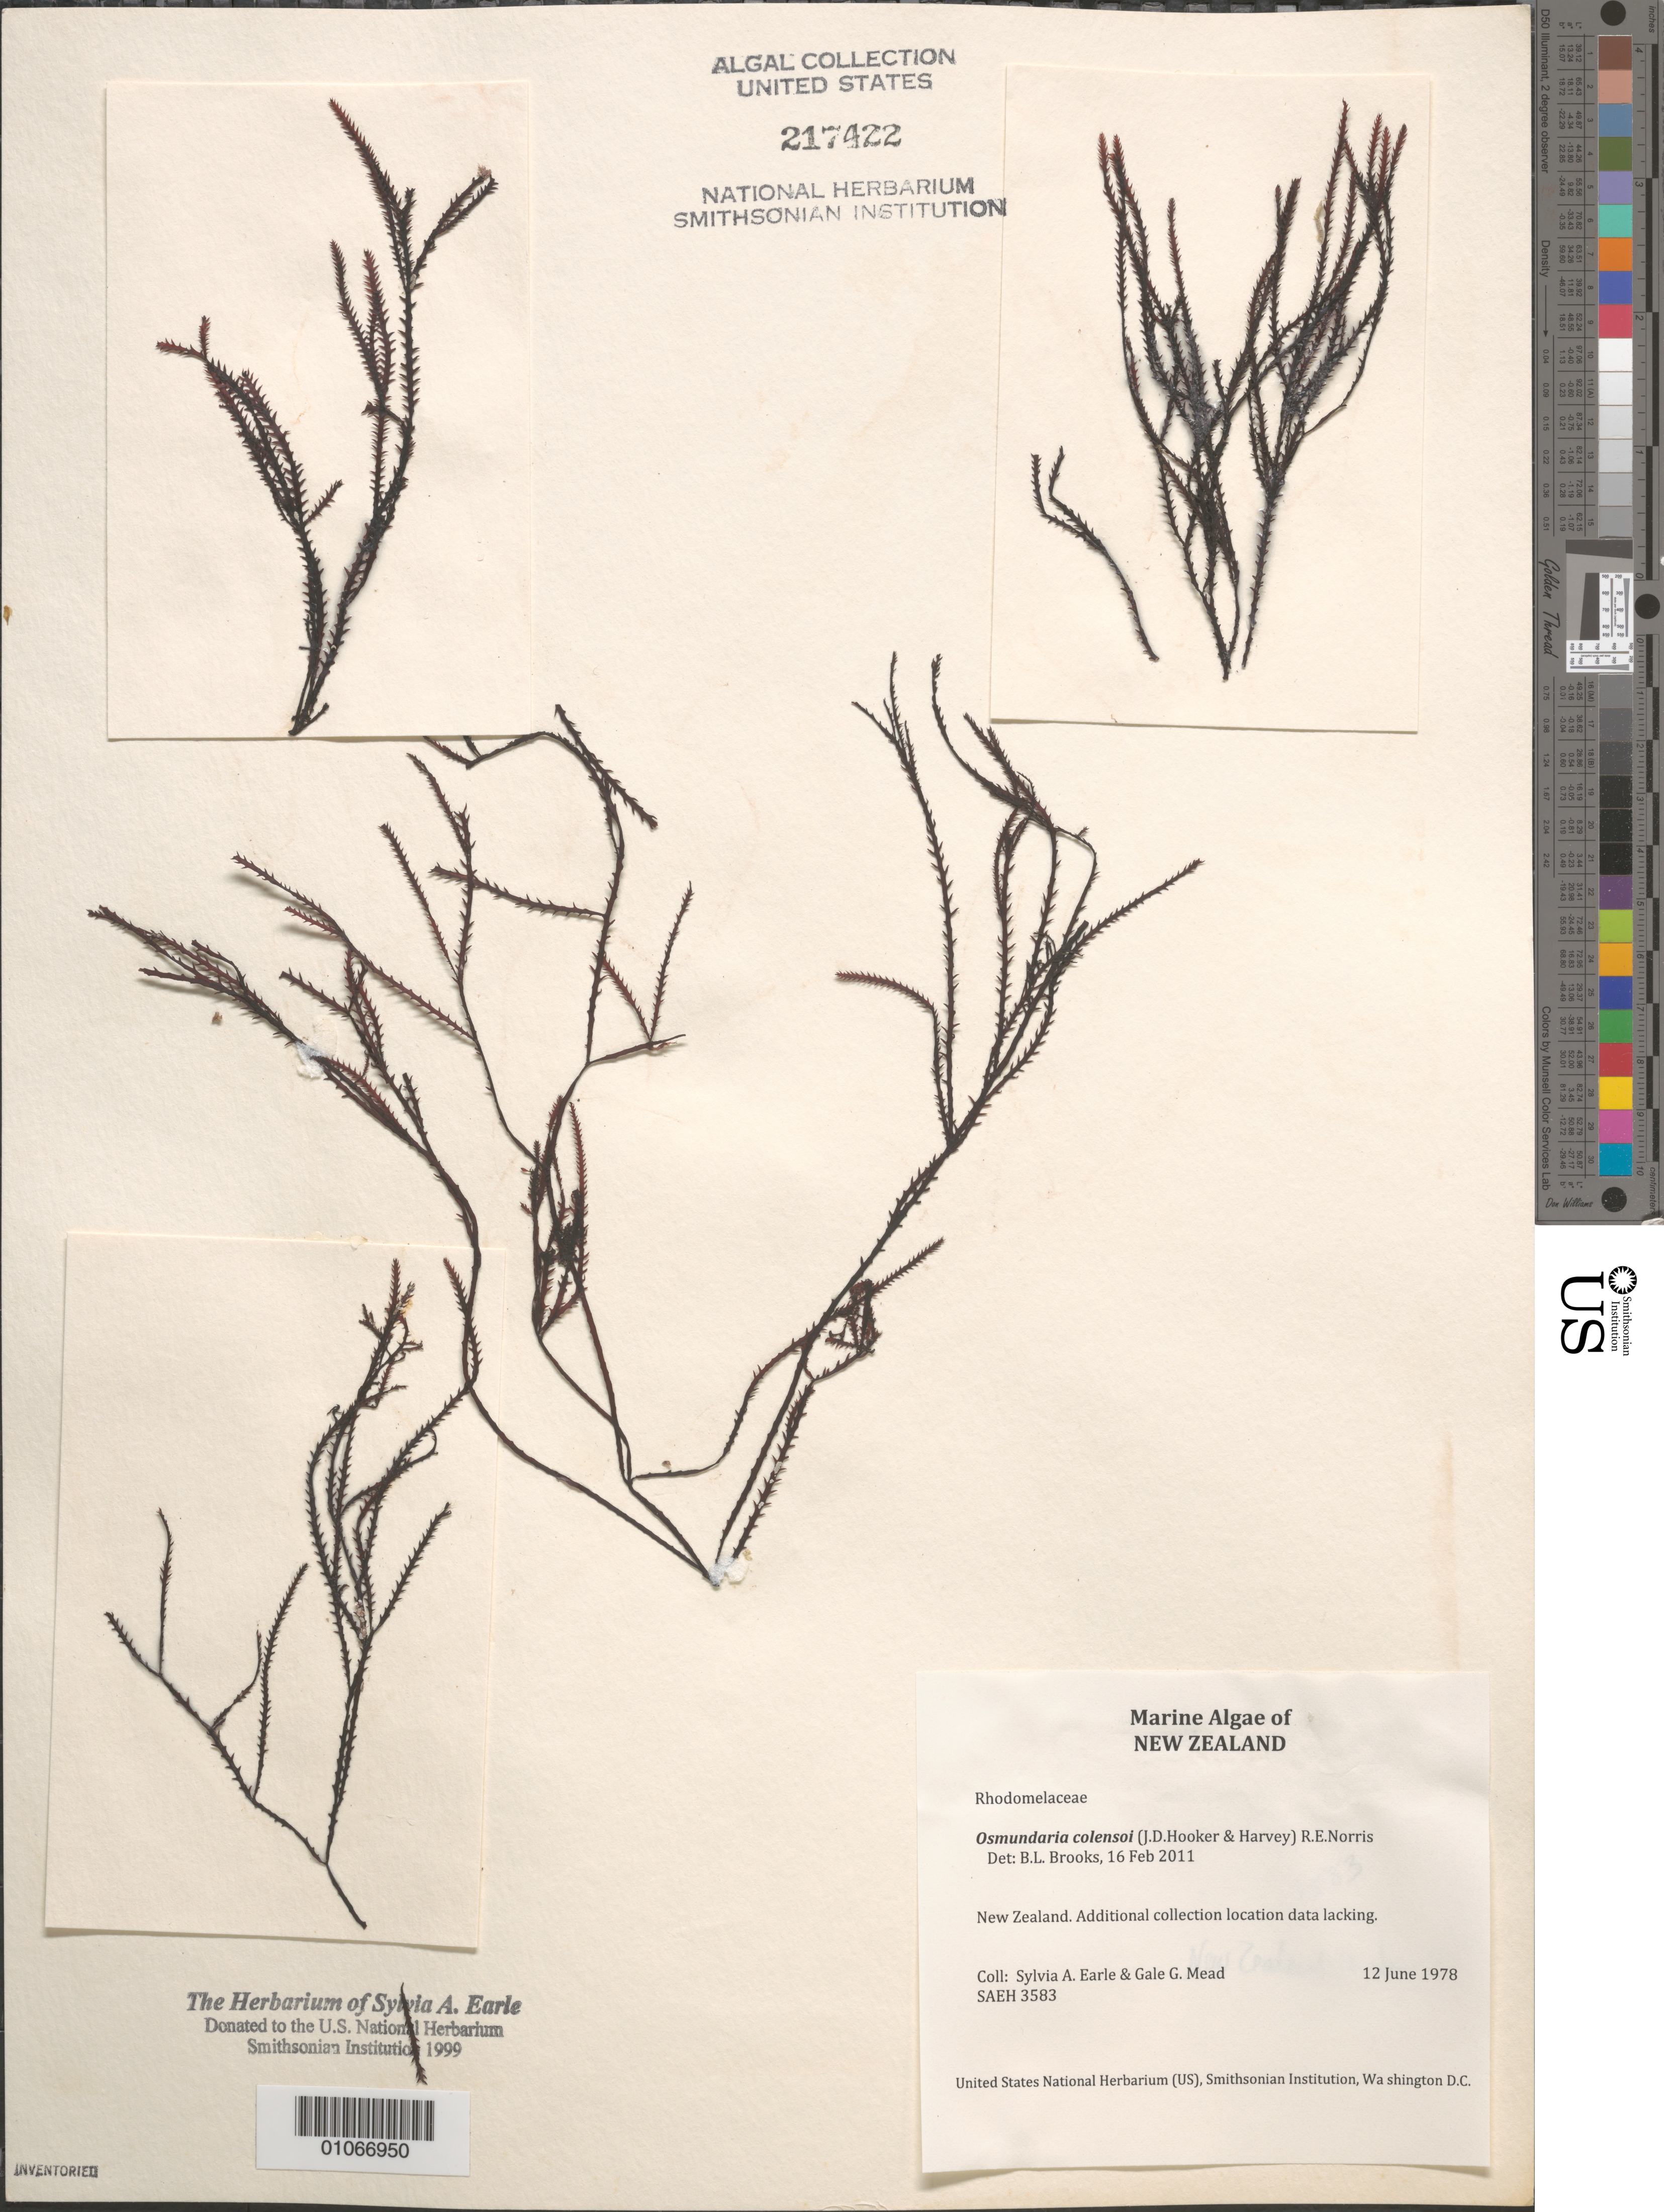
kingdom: Plantae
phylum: Rhodophyta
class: Florideophyceae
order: Ceramiales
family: Rhodomelaceae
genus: Vidalia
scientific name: Vidalia colensoi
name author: (Hook. f. & Harv.) J. Agardh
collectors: S. A. Earle & G. Mead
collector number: SAEH 3583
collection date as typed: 12 Jun 1978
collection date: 1978-06-12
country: New Zealand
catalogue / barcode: US 217422